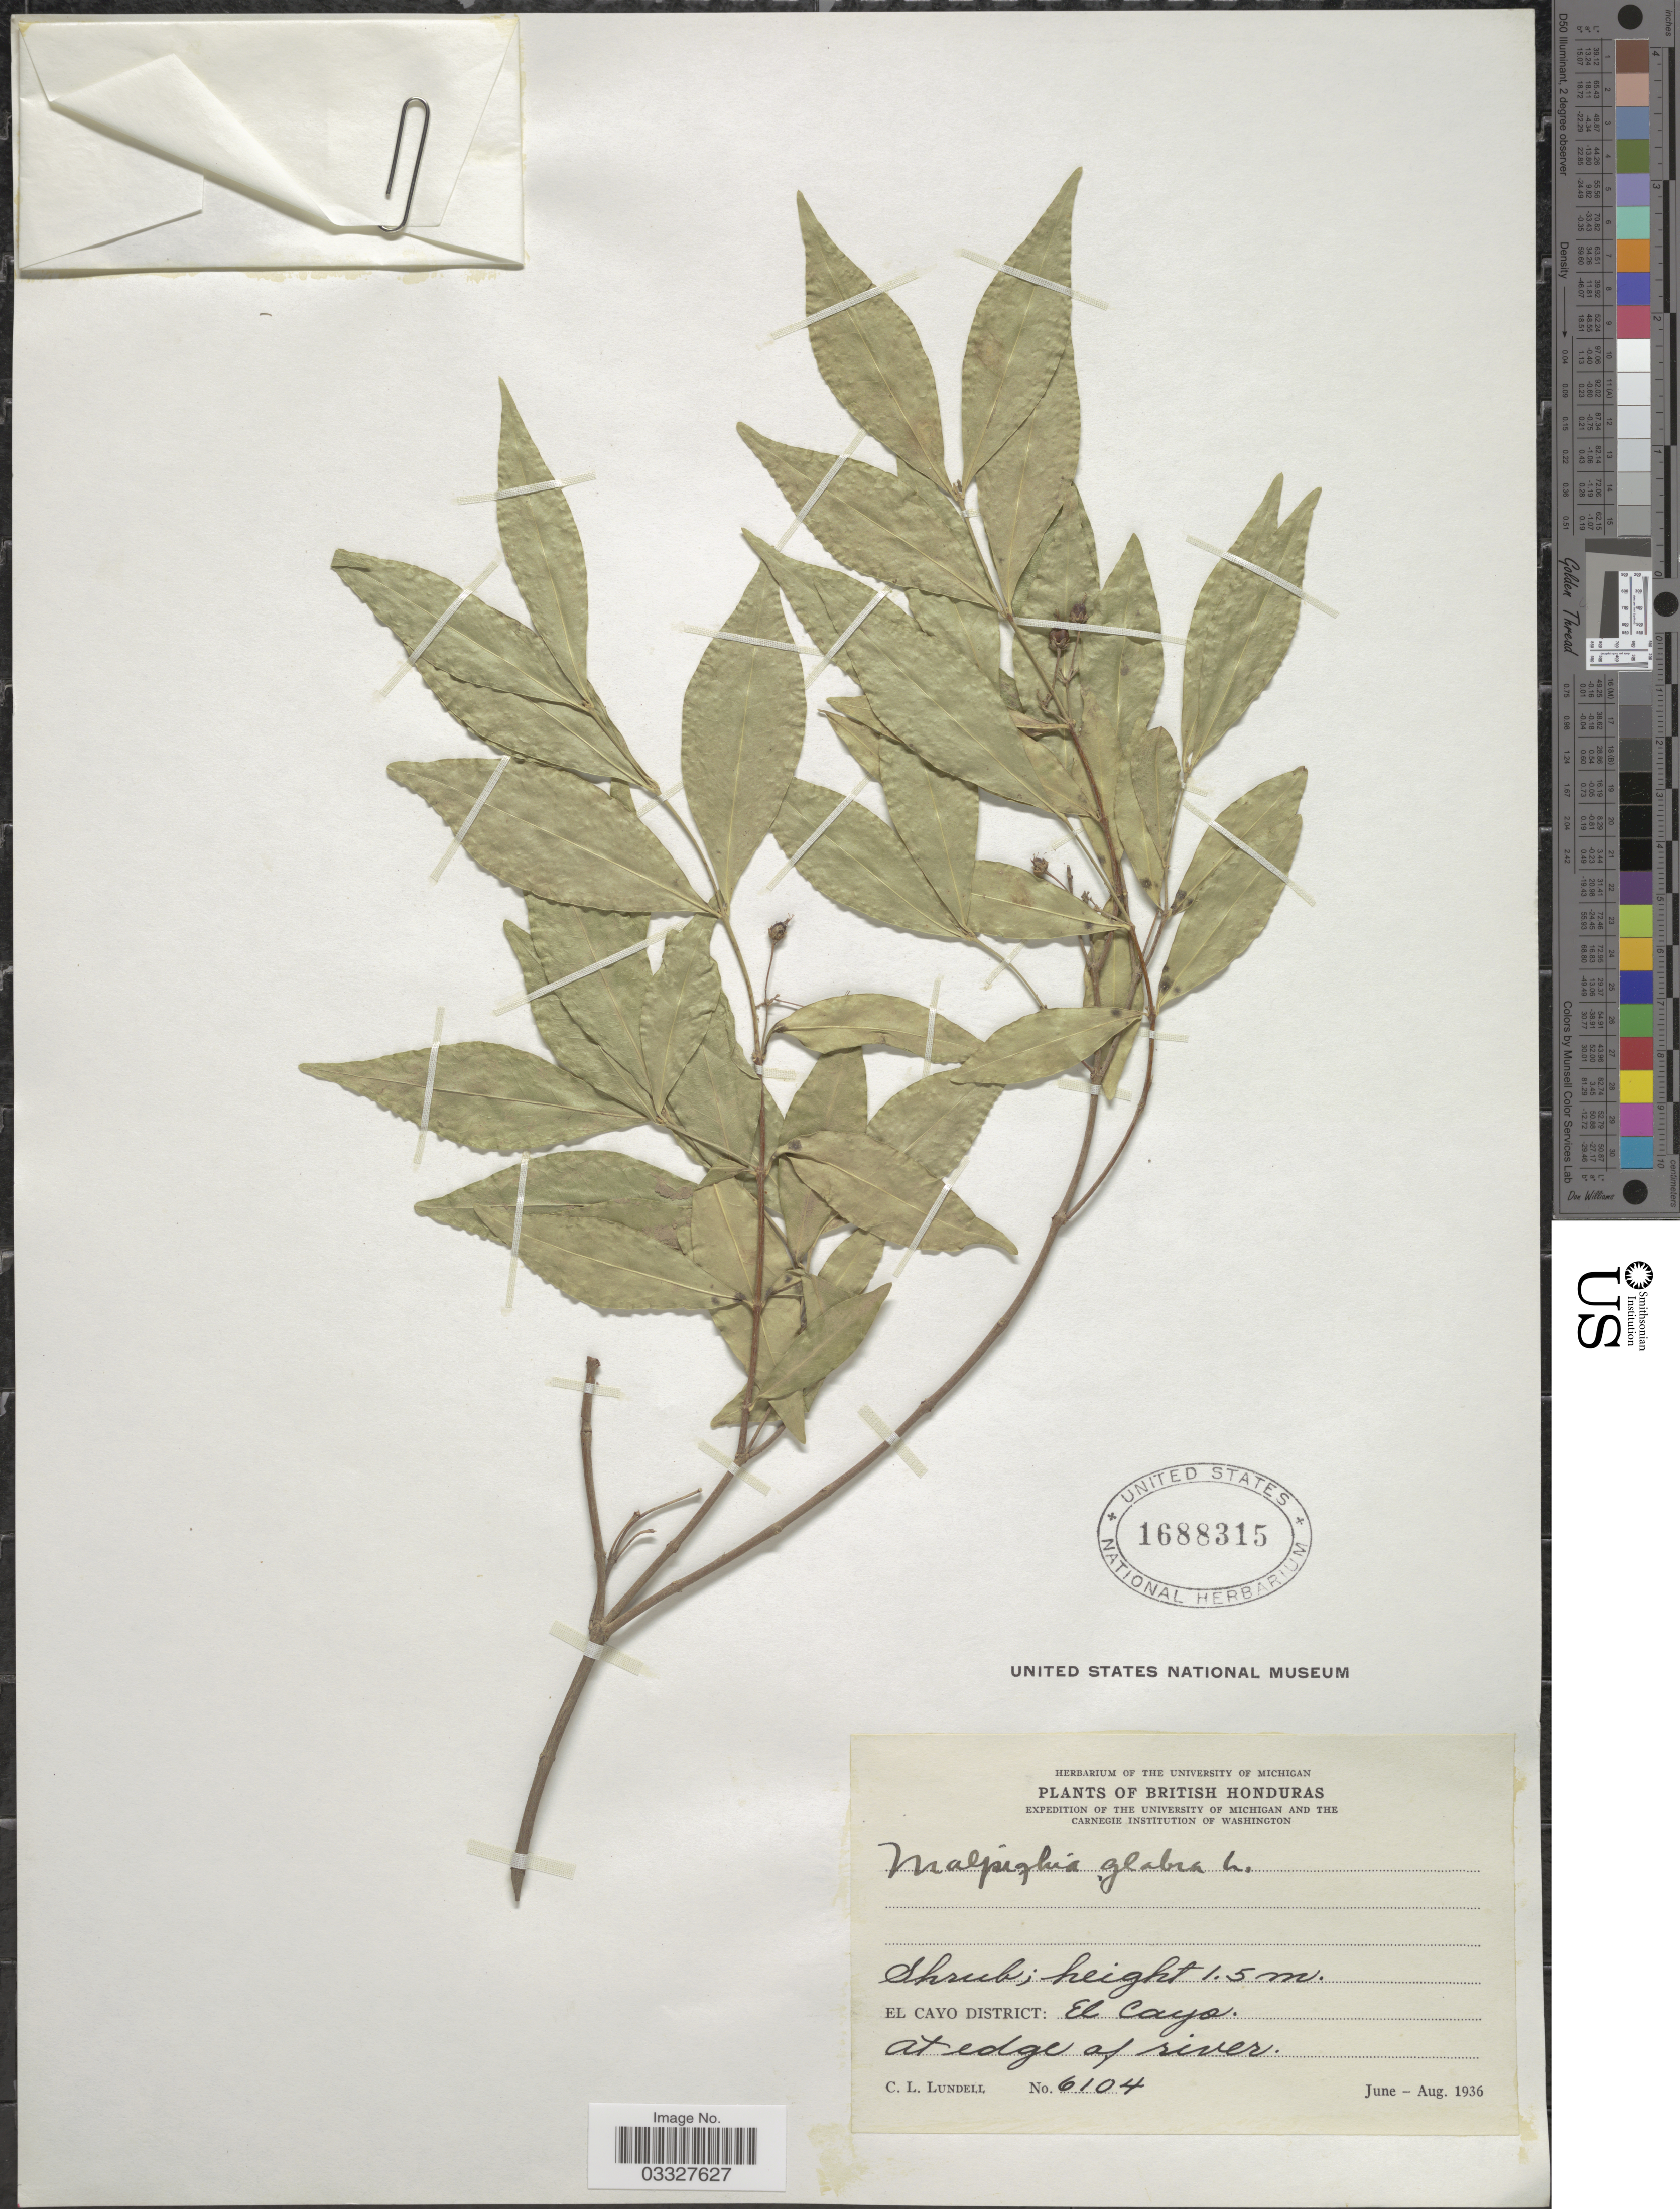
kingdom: Plantae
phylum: Tracheophyta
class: Magnoliopsida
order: Malpighiales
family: Malpighiaceae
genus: Malpighia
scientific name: Malpighia glabra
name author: L.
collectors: C. L. Lundell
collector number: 6104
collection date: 1936-08-06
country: Belize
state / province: Cayo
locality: British Honduras. El Cayo District: El Cayo.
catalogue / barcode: US 1688315